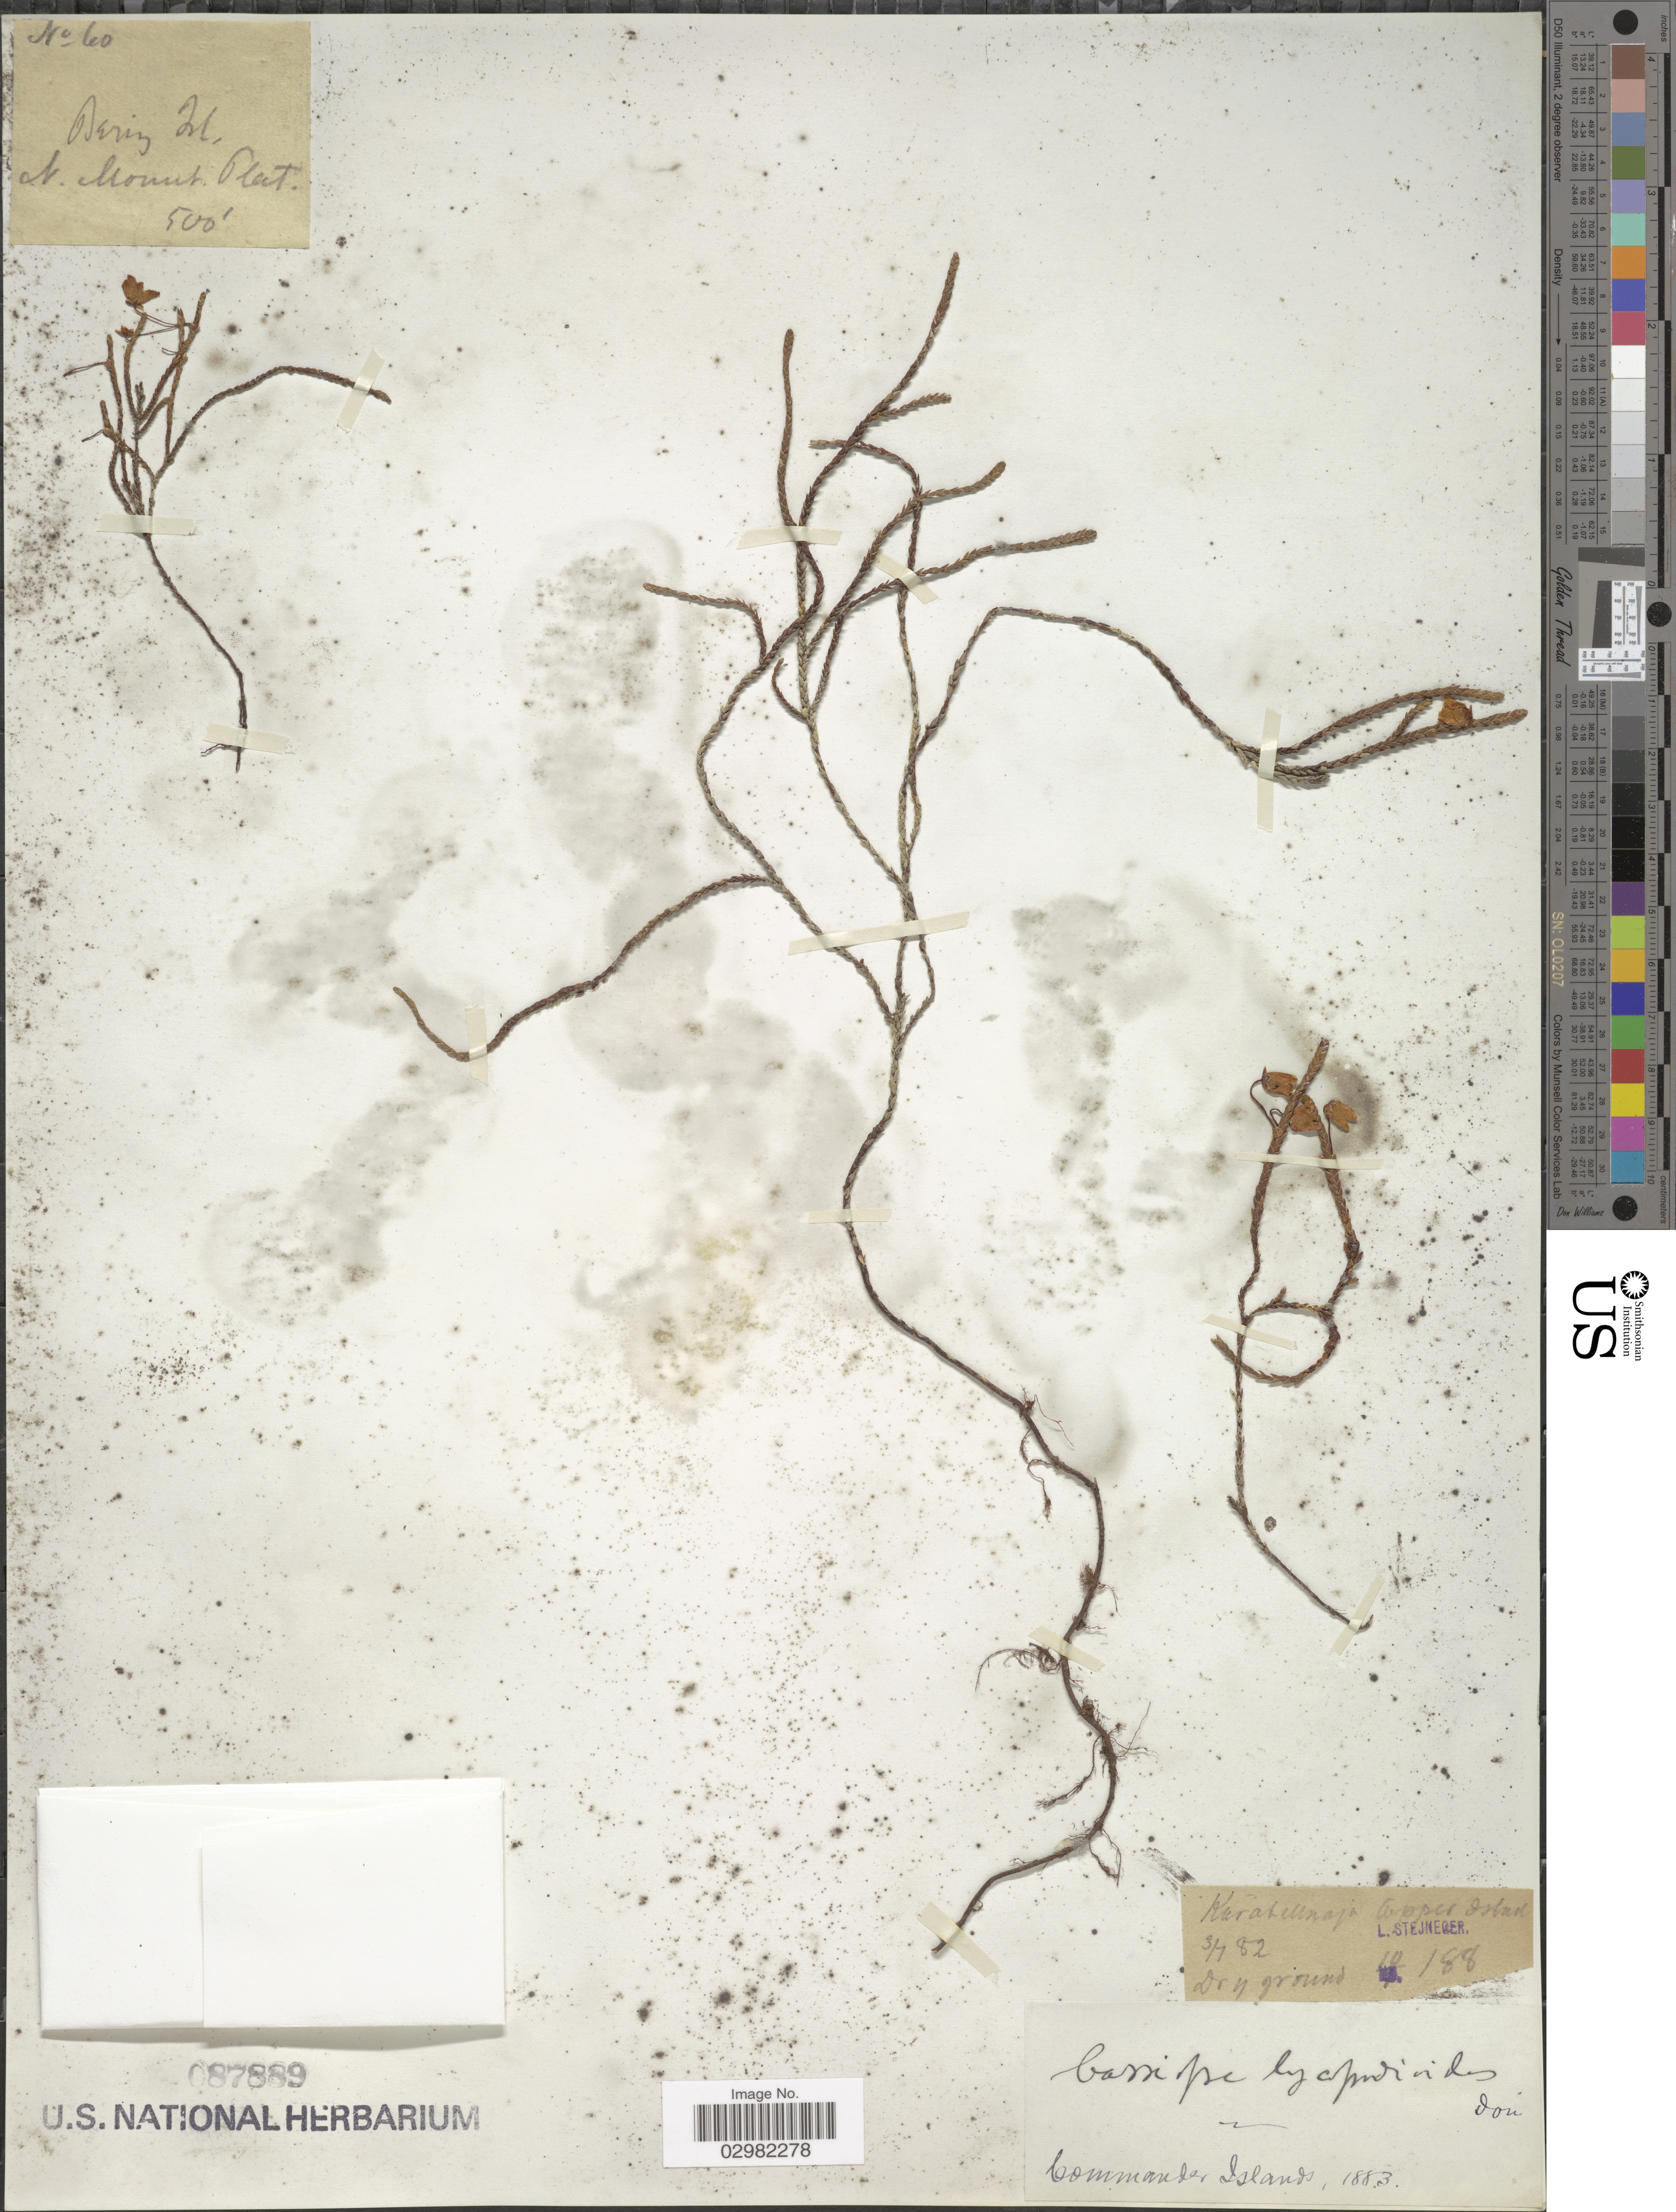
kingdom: Plantae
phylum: Tracheophyta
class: Magnoliopsida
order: Ericales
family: Ericaceae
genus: Cassiope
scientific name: Cassiope lycopodioides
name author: (Pall.) D. Don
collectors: L. Steijneger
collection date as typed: Transcribed d/m/y: 3/7/82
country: Russian Federation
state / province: Kamchatka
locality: Korabelnyy, Copper Island, Commander Islands.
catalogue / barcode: US 87889